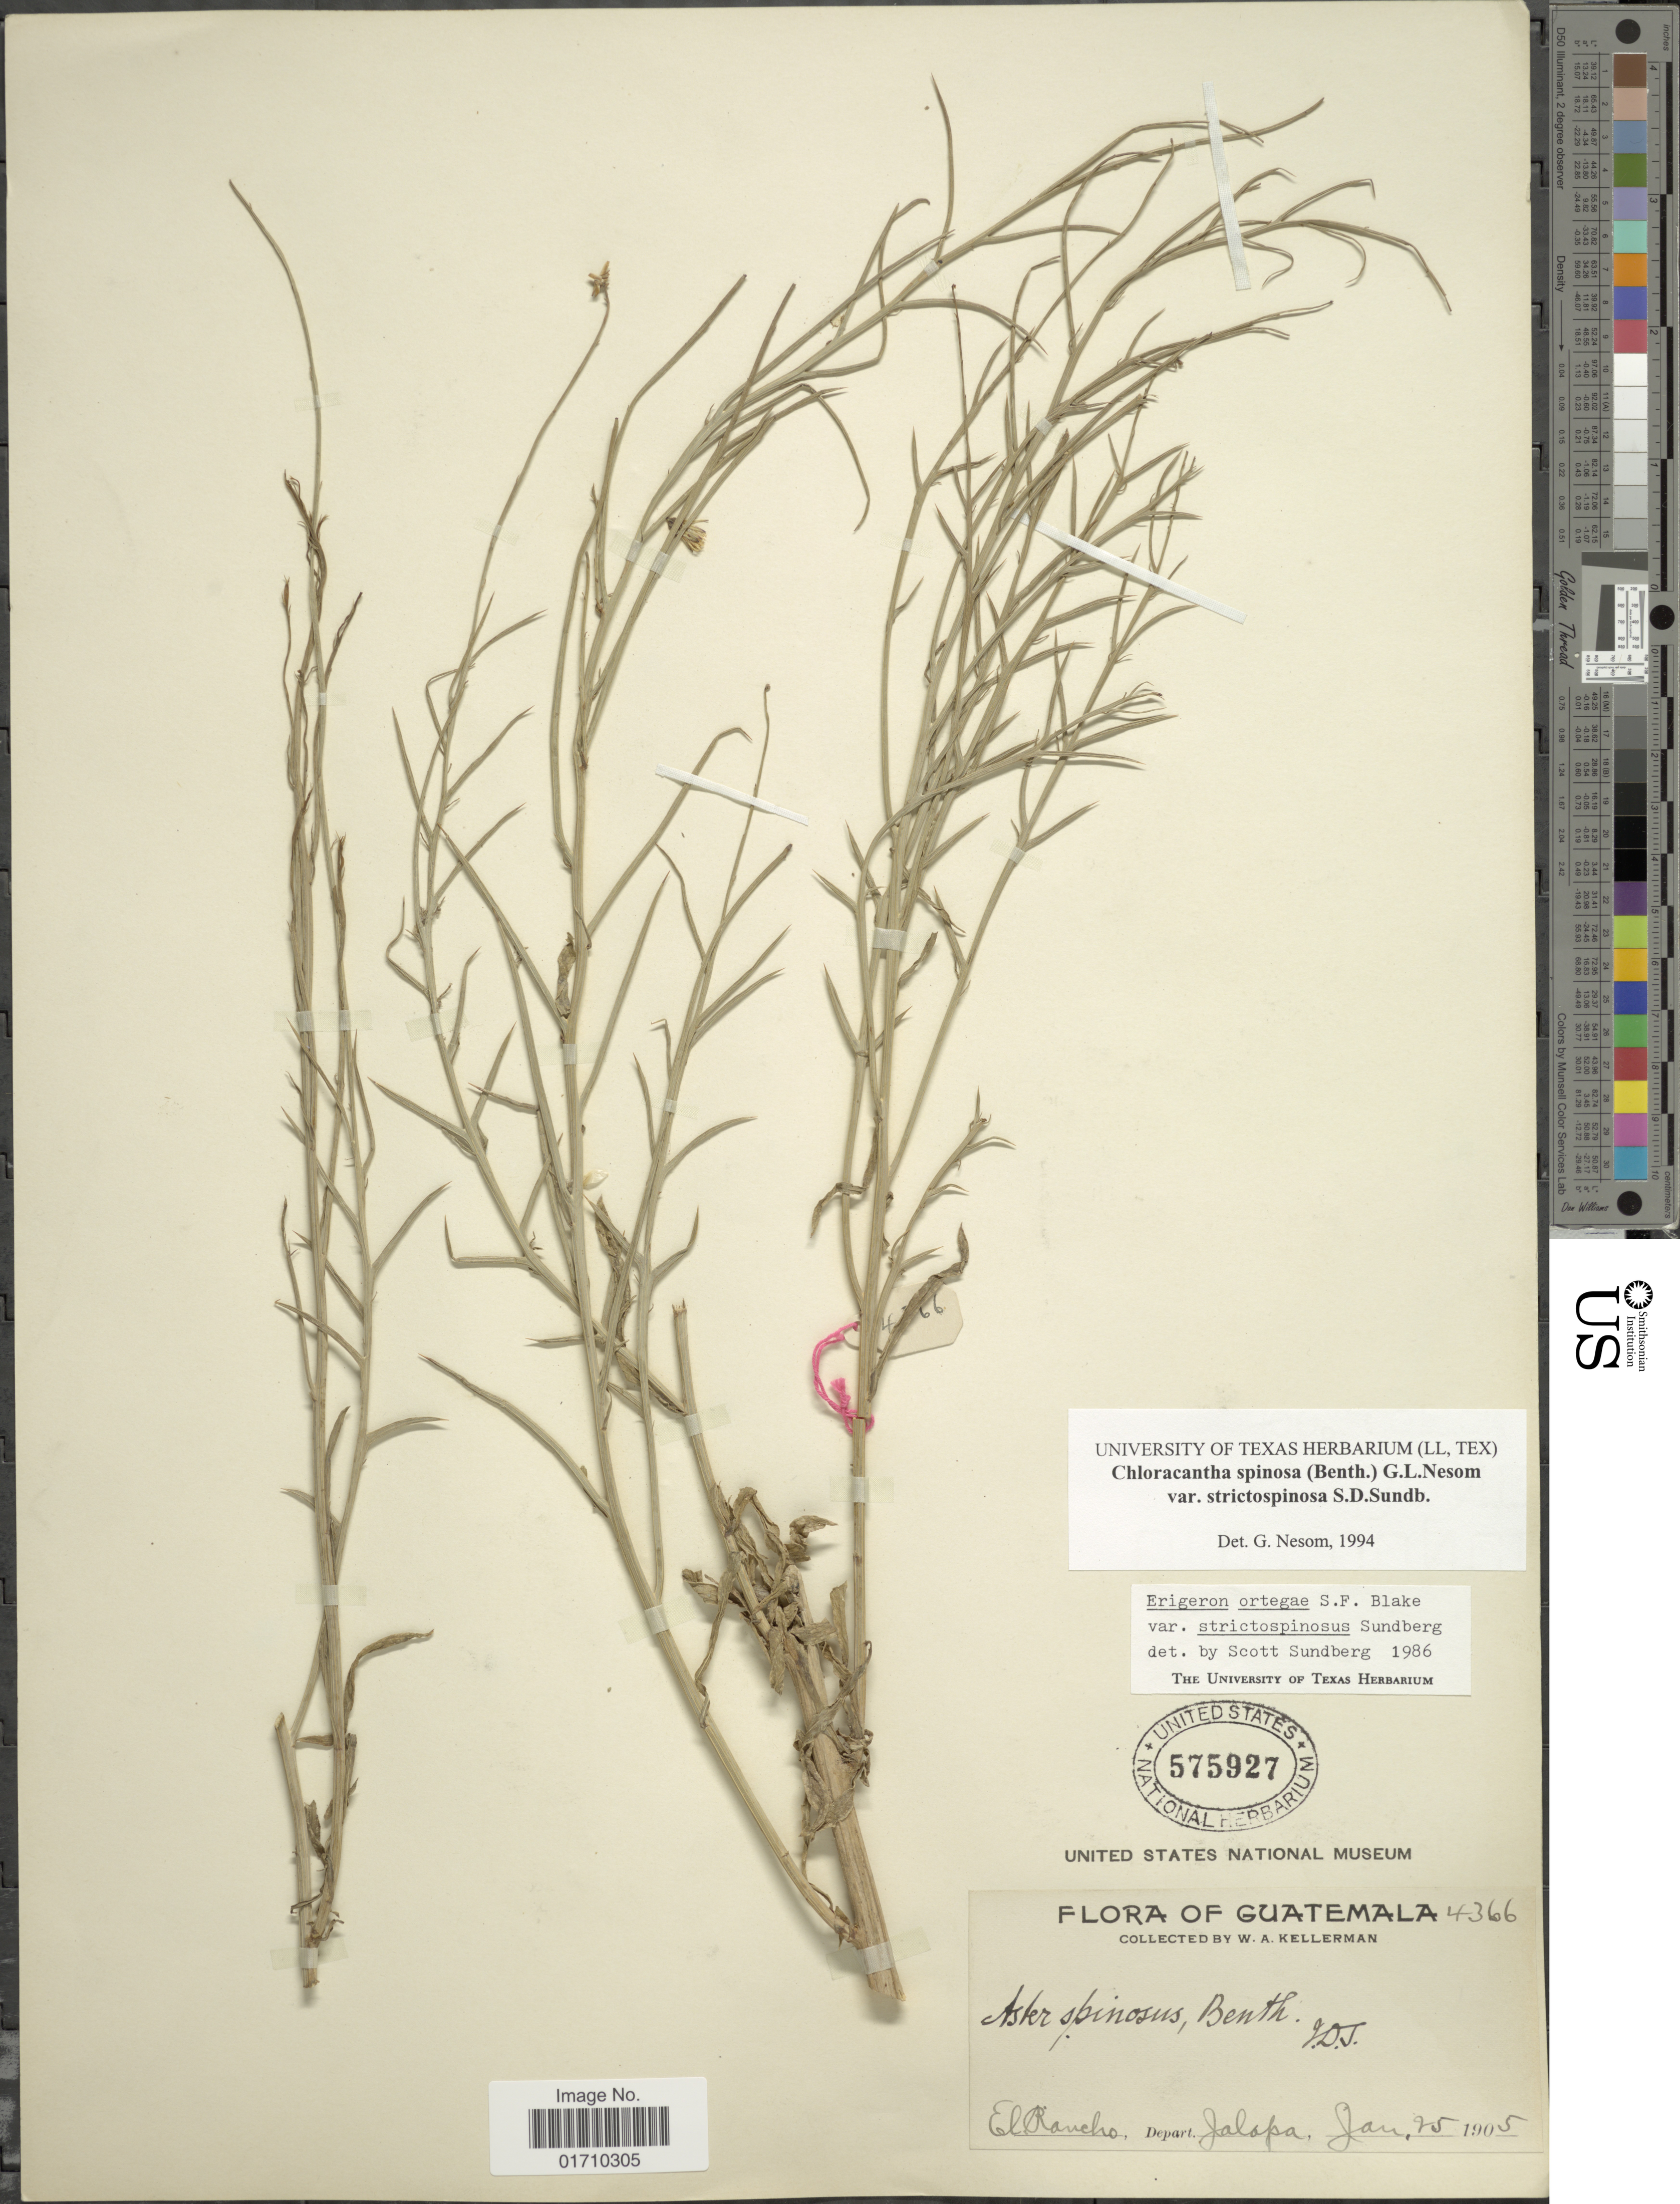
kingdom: Plantae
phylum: Tracheophyta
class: Magnoliopsida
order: Asterales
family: Asteraceae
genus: Chloracantha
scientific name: Chloracantha spinosa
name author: (Benth.) G.L. Nesom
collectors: W. Kellerman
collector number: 4366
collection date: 1905-01-25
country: Guatemala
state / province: Jalapa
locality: El Rancho, Depart Jalapa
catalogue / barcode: US 575927